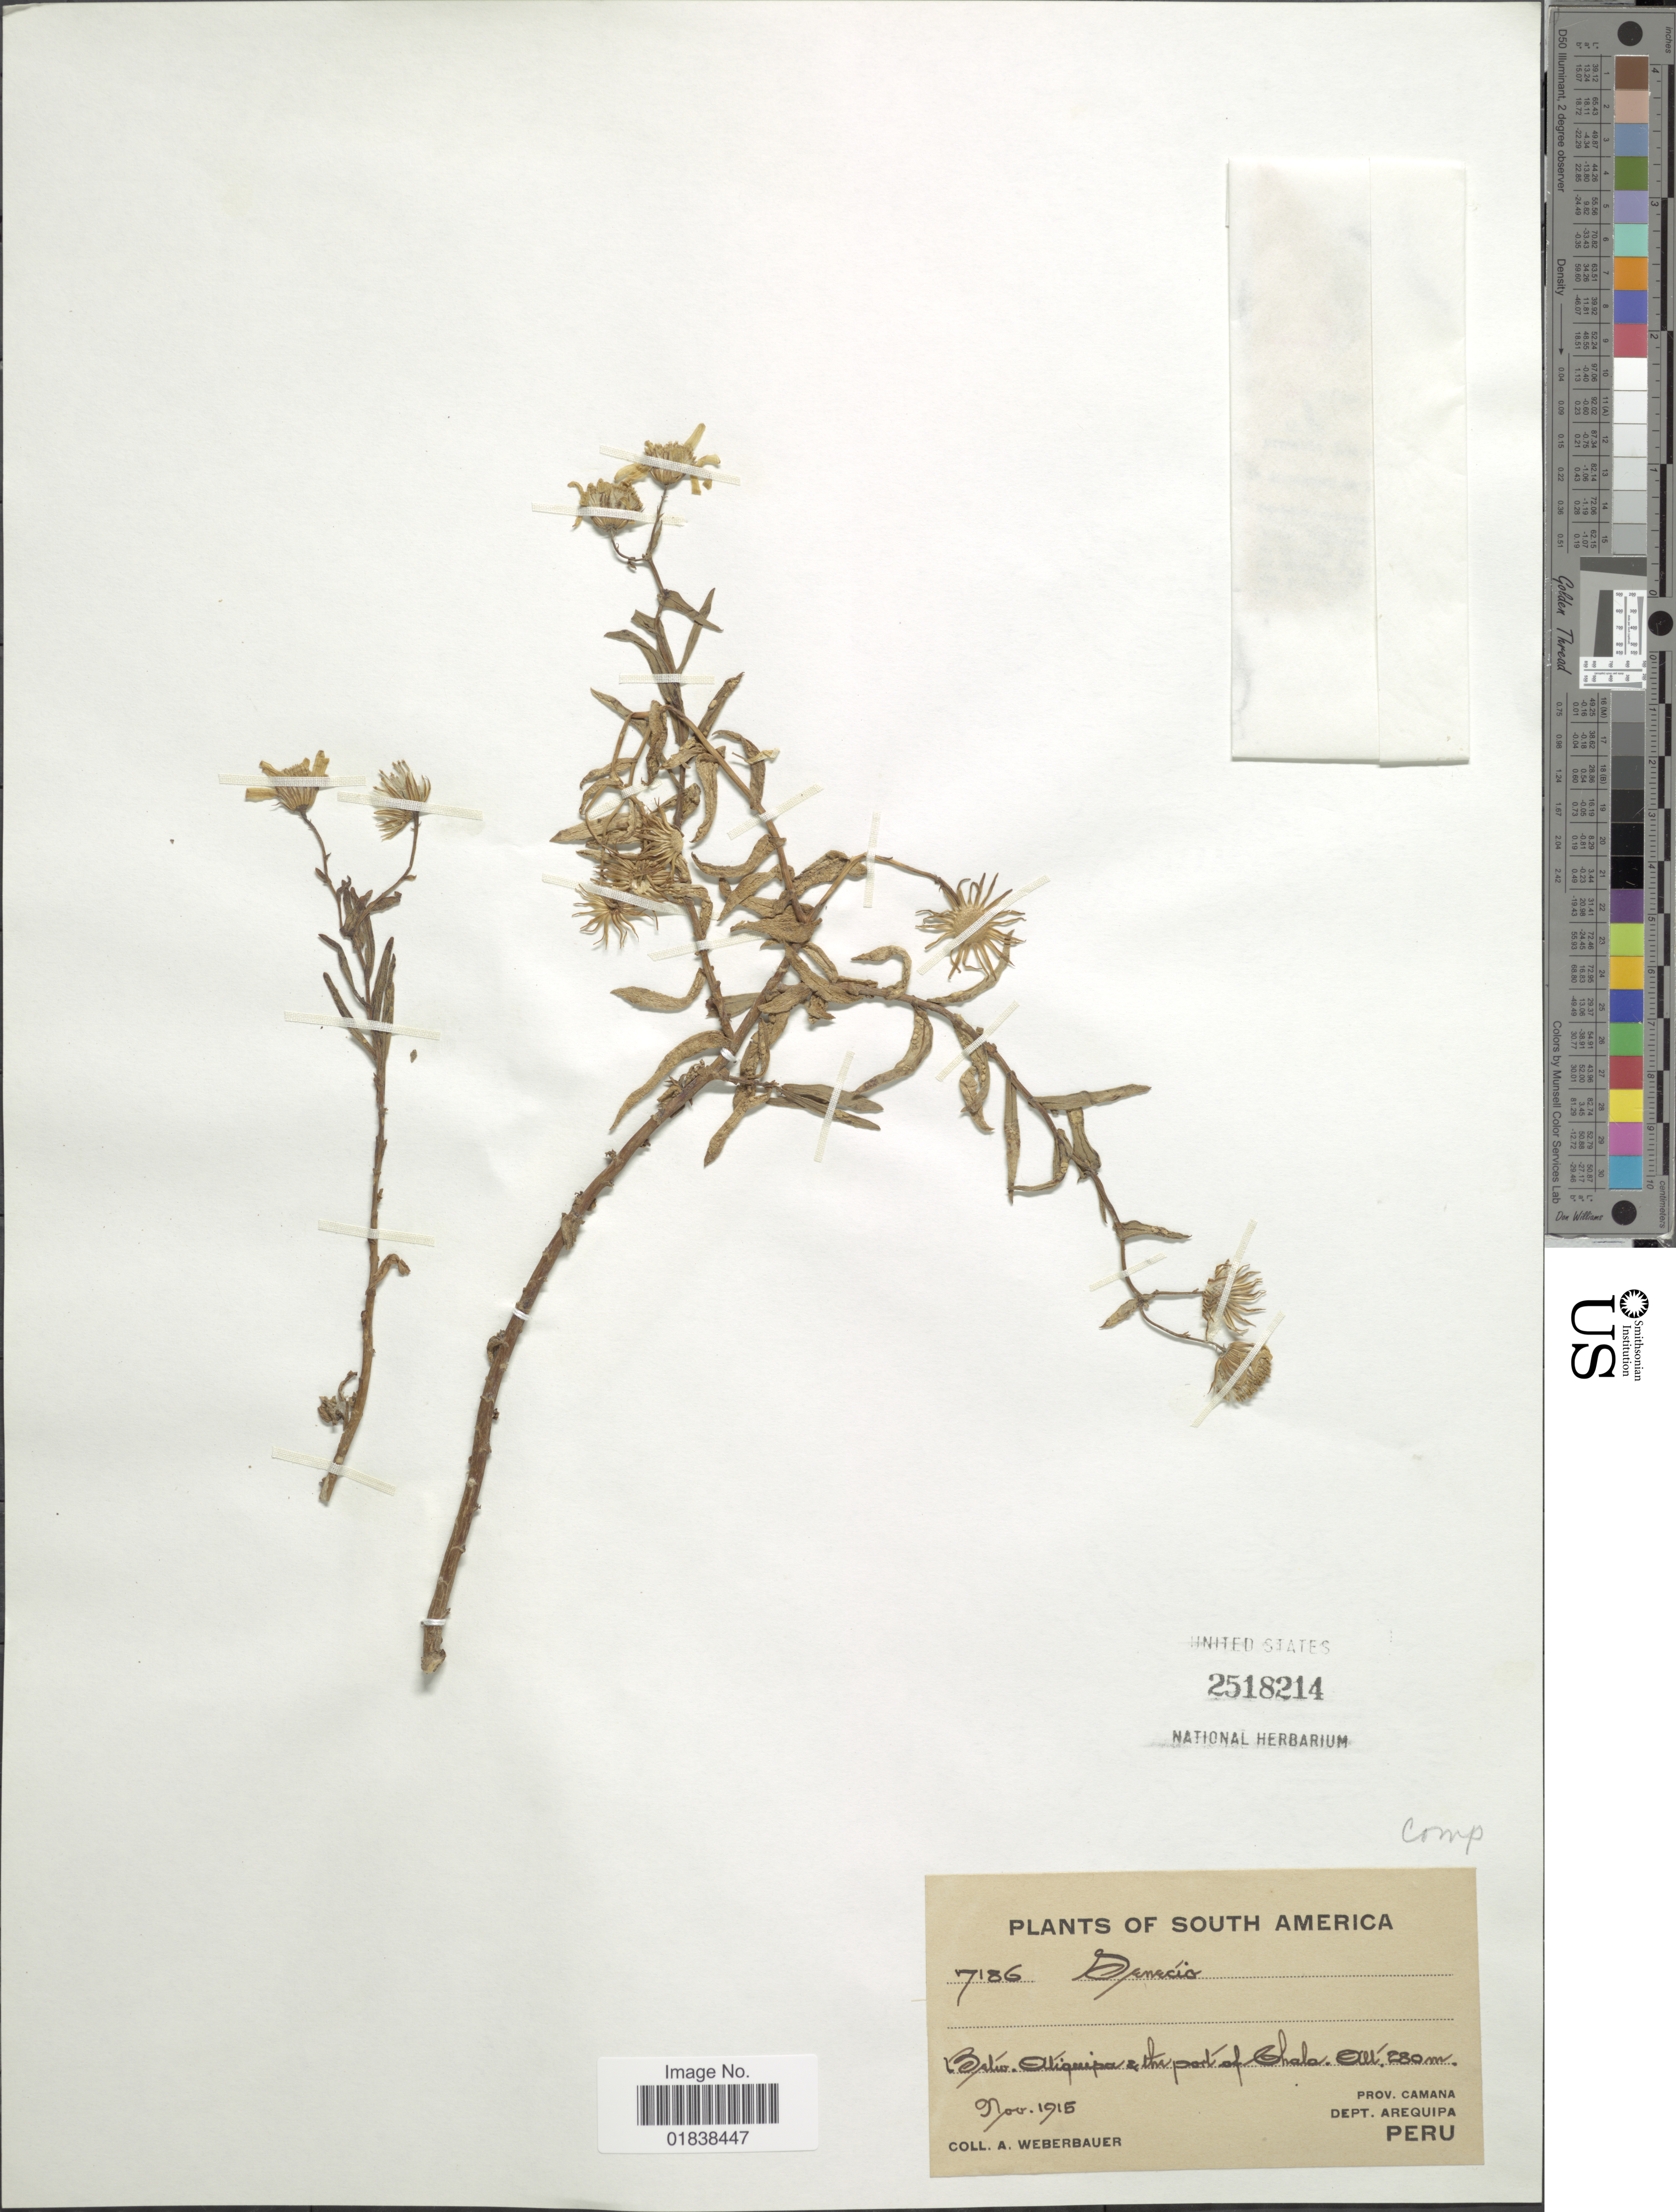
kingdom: Plantae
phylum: Tracheophyta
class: Magnoliopsida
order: Asterales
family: Asteraceae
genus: Senecio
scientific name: Senecio smithianus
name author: Cabrera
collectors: A. Weberbauer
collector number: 7186*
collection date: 1915-11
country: Peru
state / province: Arequipa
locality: South America, betw. Atiquipa & the port of Chala, Prov. Camana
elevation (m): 280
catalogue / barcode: US 2518214